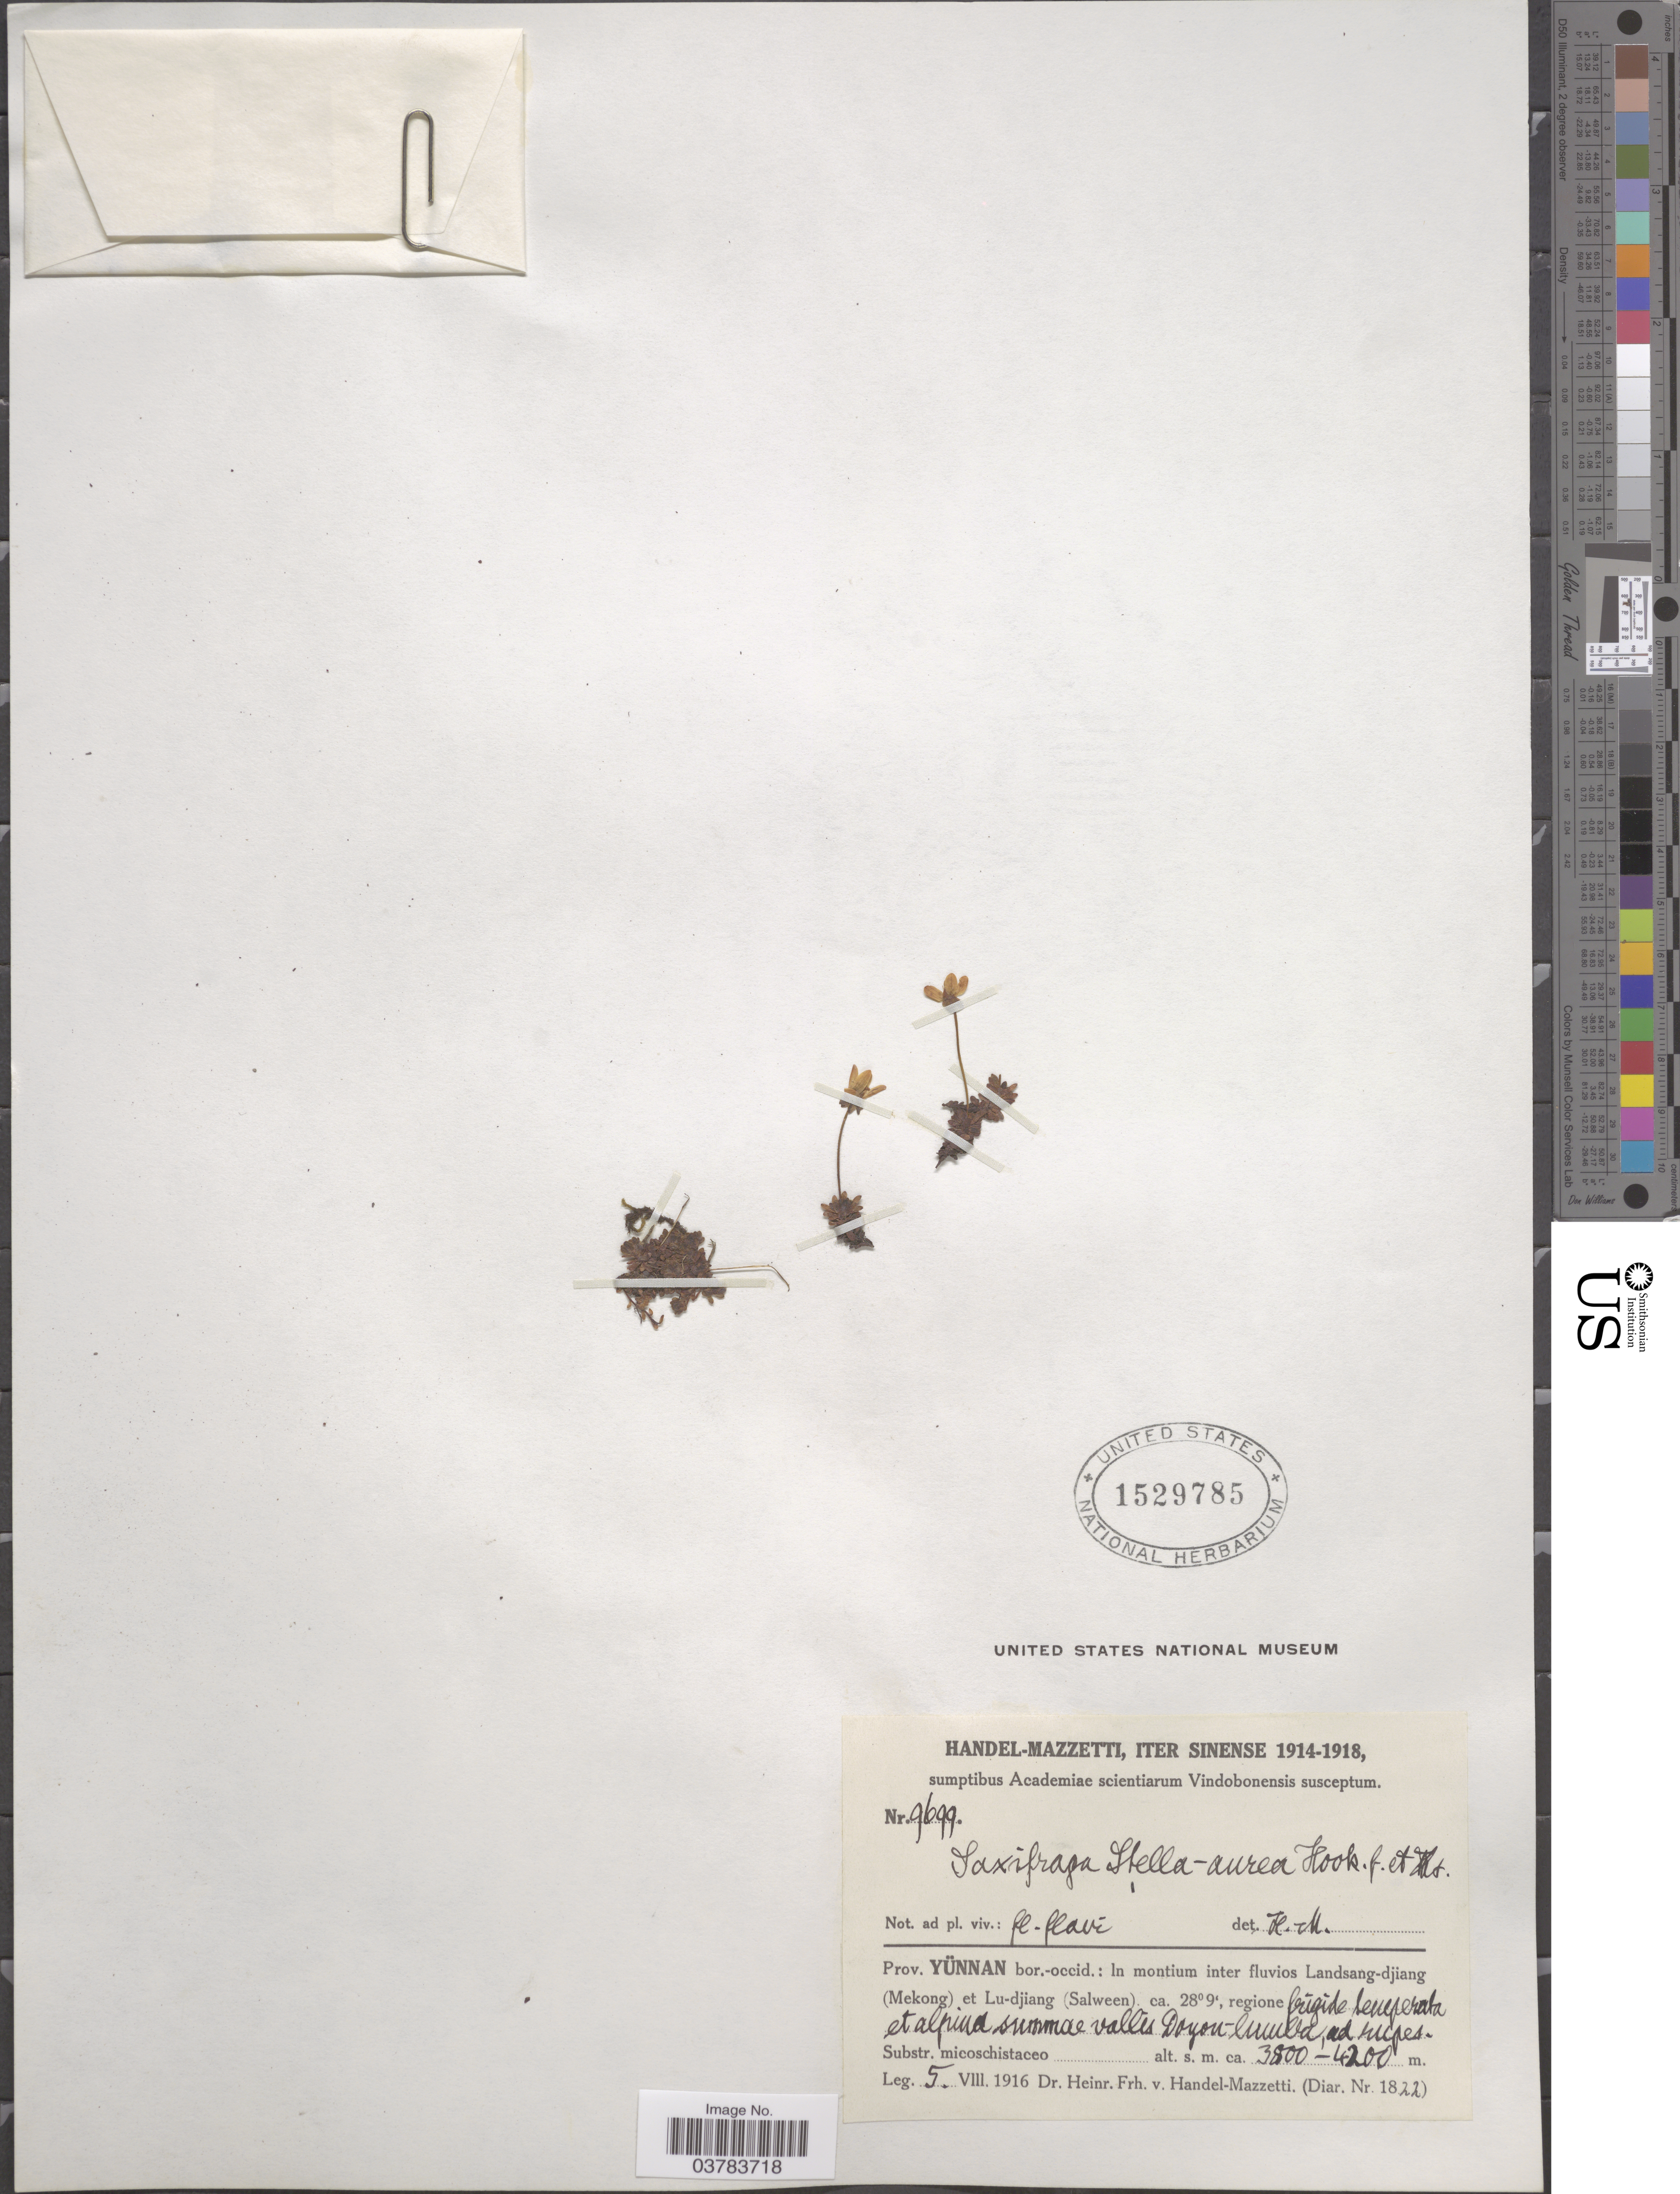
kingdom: Plantae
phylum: Tracheophyta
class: Magnoliopsida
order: Saxifragales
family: Saxifragaceae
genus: Saxifraga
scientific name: Saxifraga stella-aurea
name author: Hook. f. & Thomson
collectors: H. Handel-Mazzetti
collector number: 9699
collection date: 1916-08-05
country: China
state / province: Yunnan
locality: Iter Sinense 1914-1918. Yünnan bor.-occid.: In montium inter fluvios Landsang-djiang (Mekong) et Lu-djiang (Salween).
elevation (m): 3800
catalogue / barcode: US 1529785